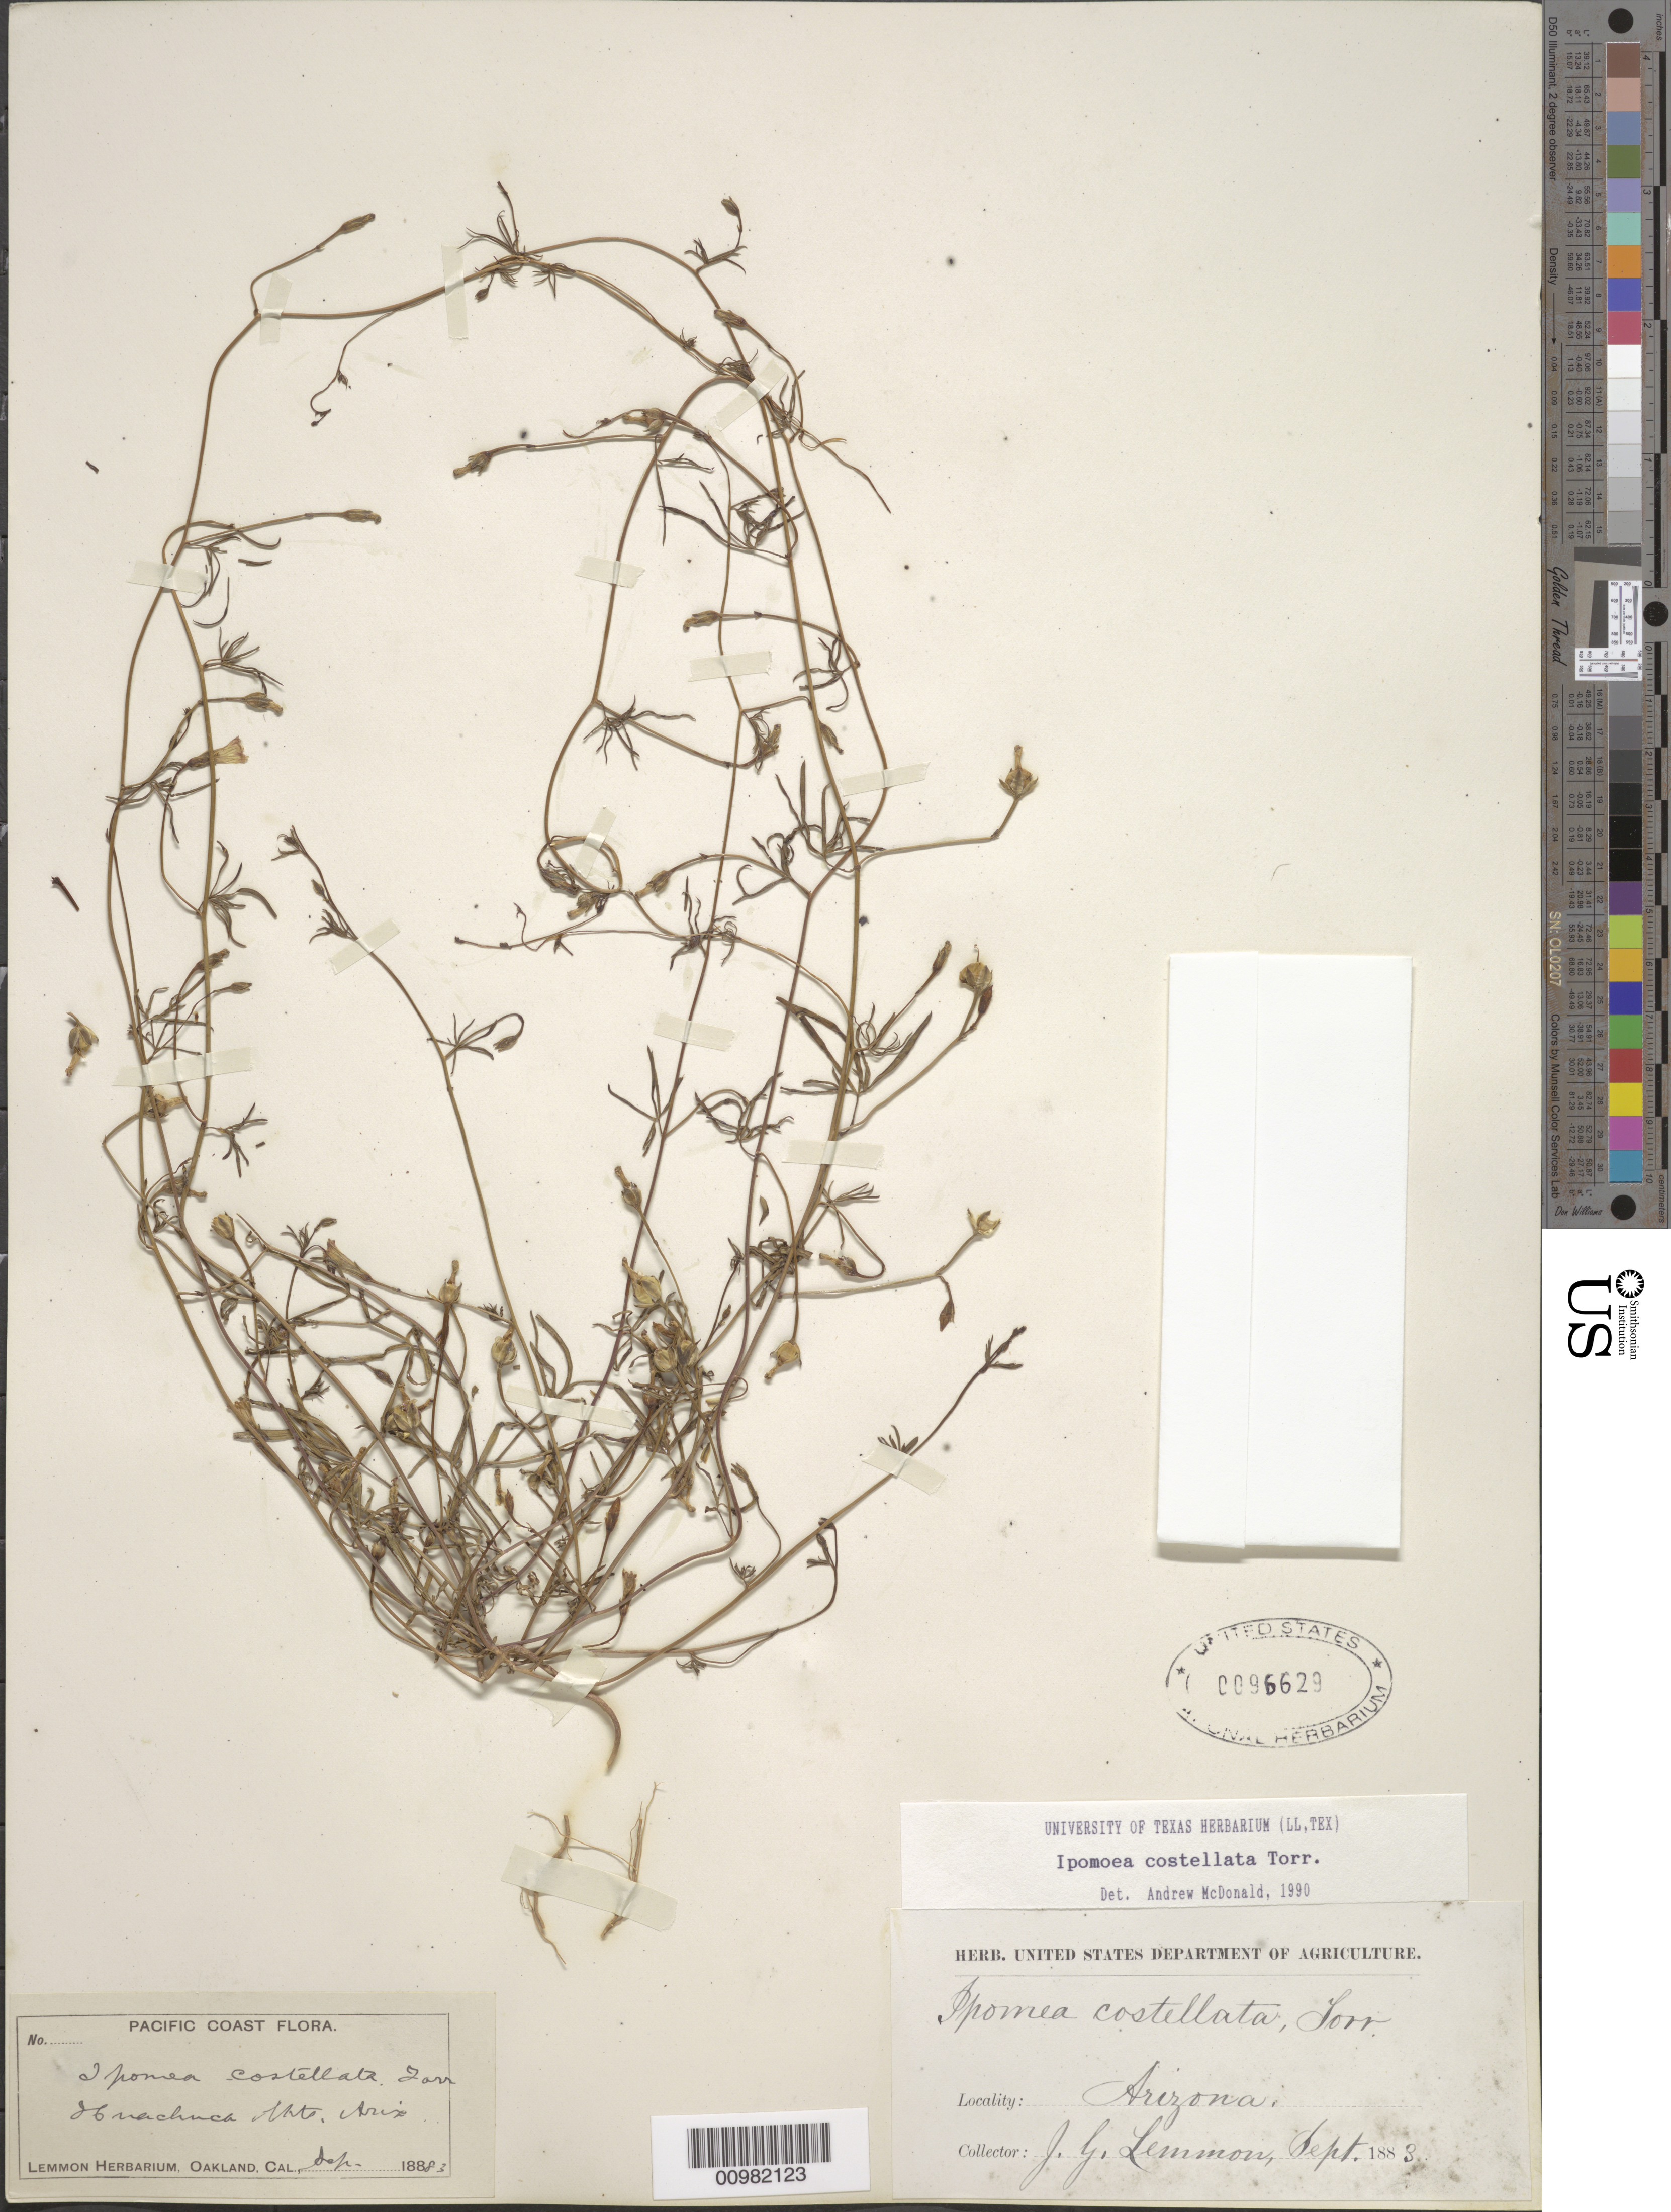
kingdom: Plantae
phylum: Tracheophyta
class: Magnoliopsida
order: Solanales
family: Convolvulaceae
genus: Ipomoea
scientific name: Ipomoea costellata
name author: Torr.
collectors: J. G. Lemmon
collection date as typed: Sep 1883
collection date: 1883-09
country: United States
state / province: Arizona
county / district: Cochise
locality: Huachuca Mts.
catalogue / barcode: US 96629